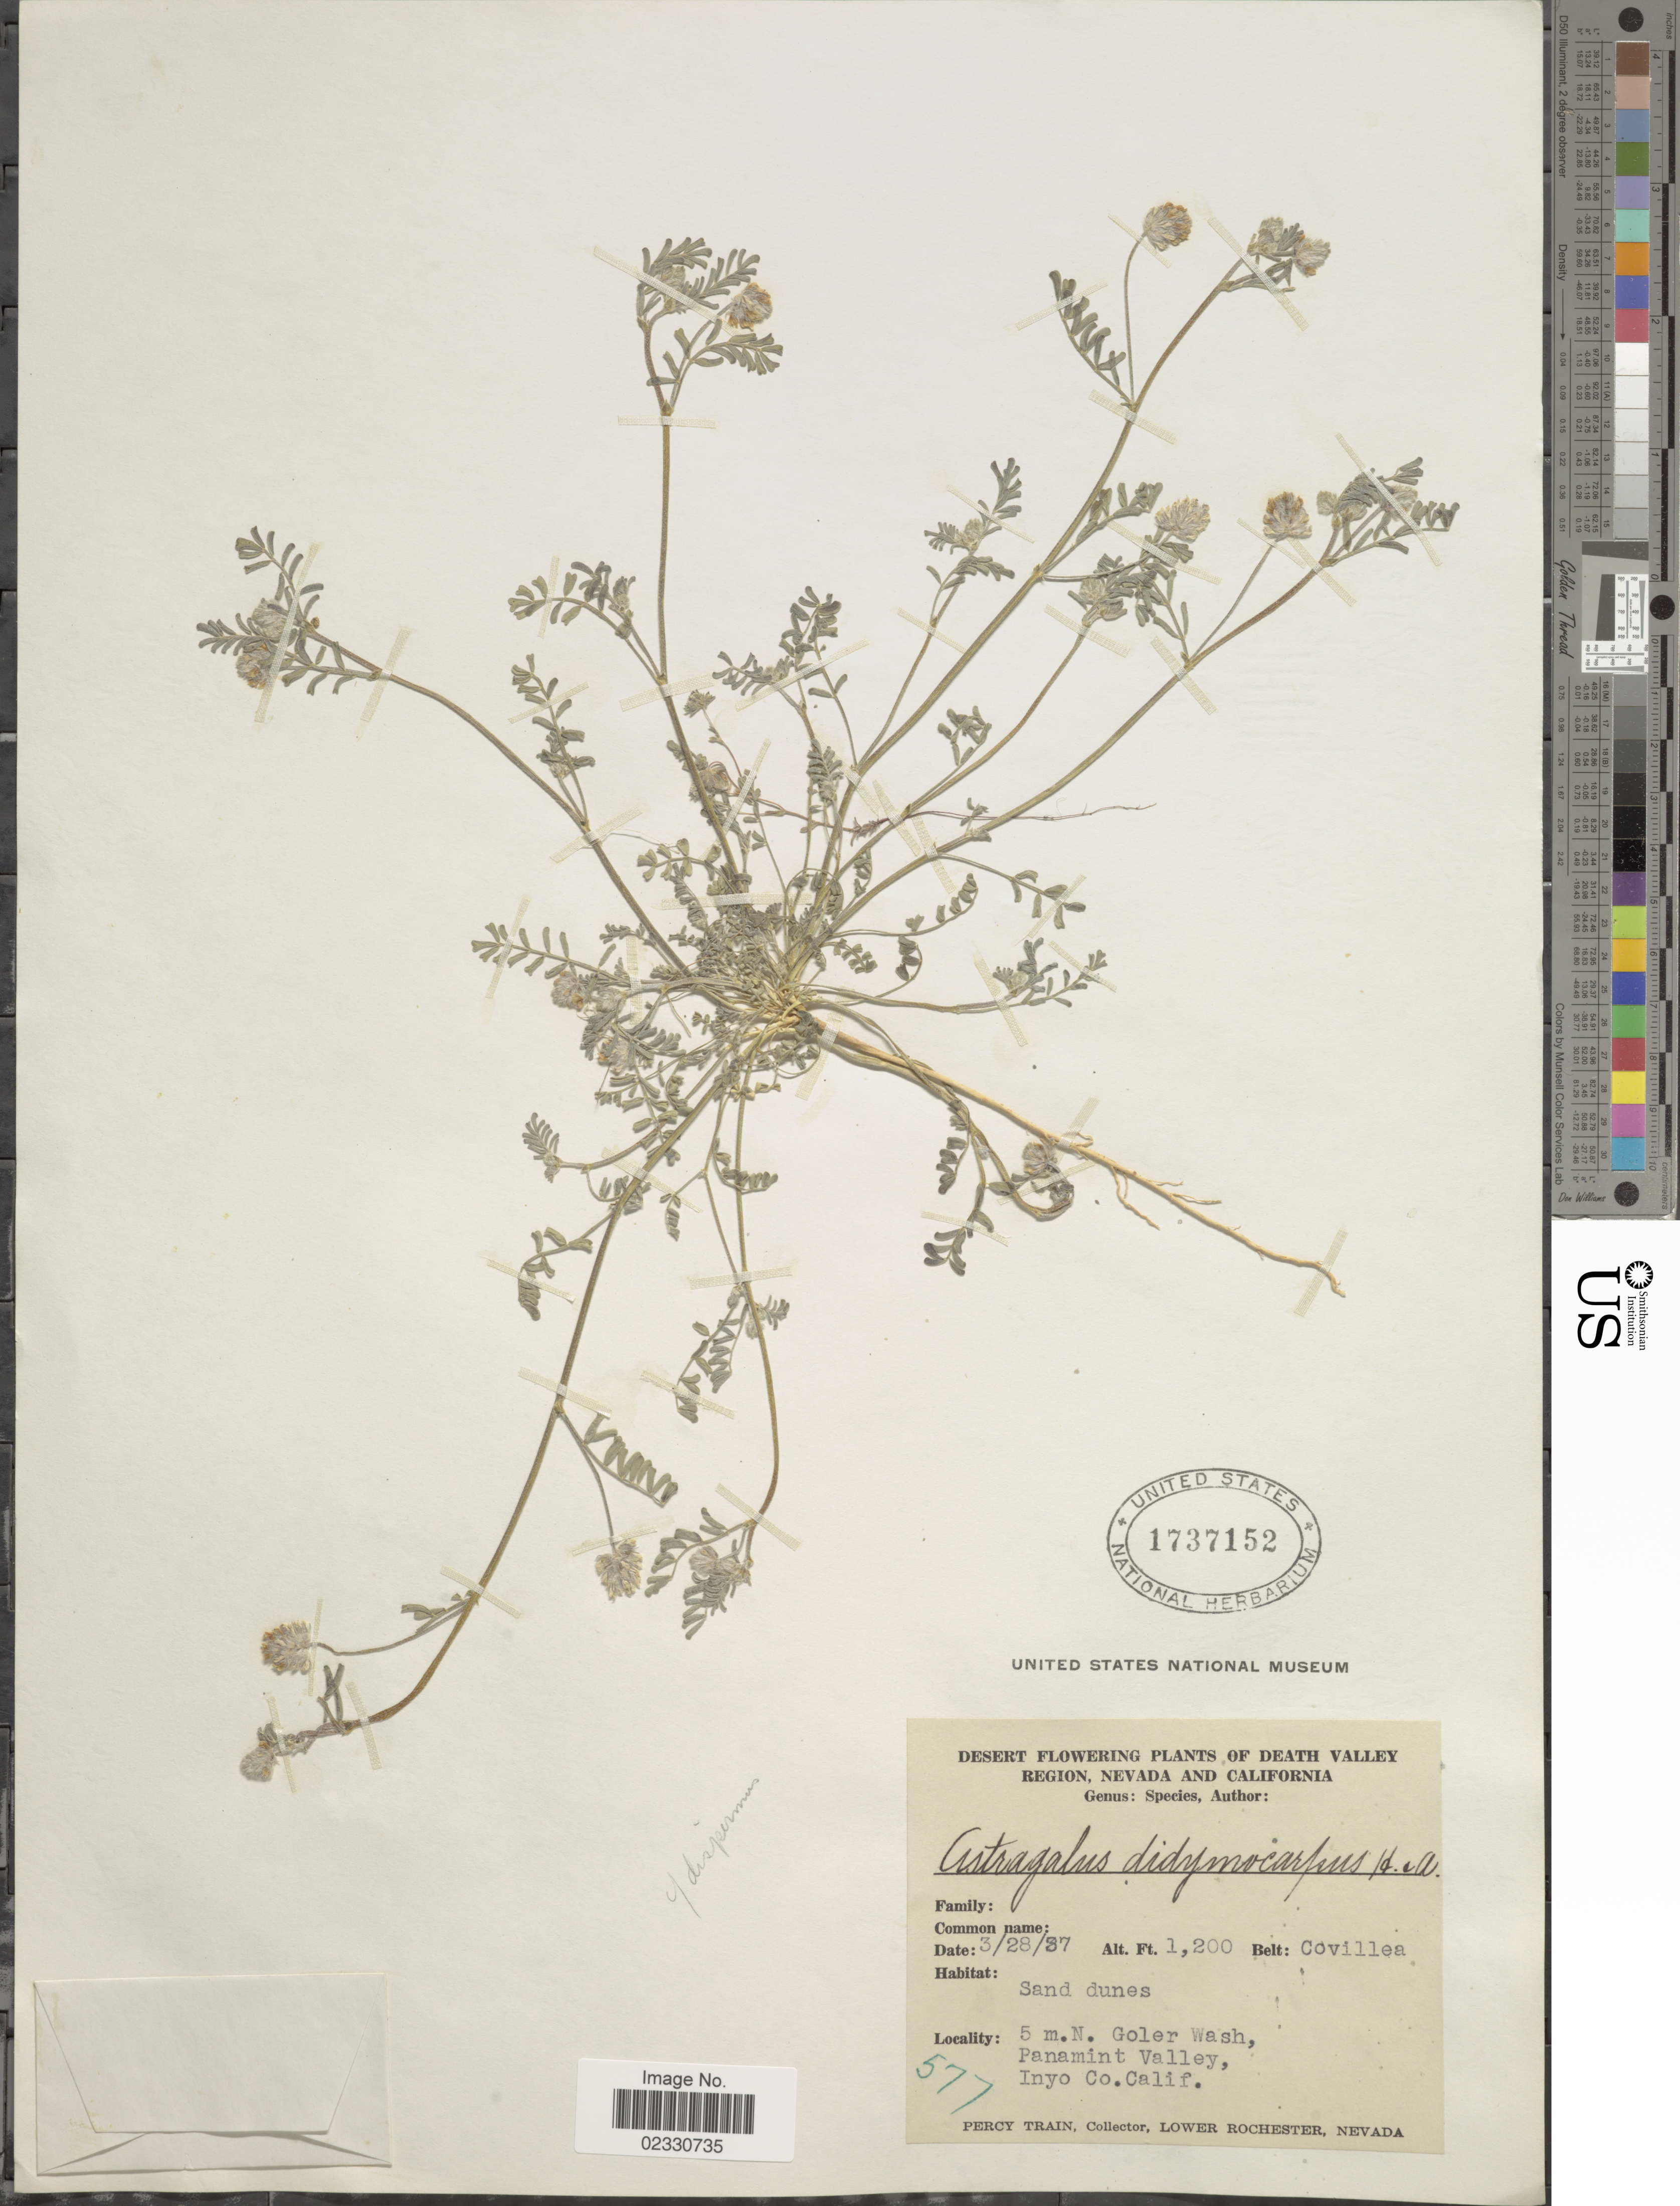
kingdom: Plantae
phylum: Tracheophyta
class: Magnoliopsida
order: Fabales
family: Fabaceae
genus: Astragalus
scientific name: Astragalus didymocarpus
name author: Hook. & Arn.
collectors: P. Train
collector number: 577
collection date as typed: Transcribed d/m/y: 28/3/37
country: United States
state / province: California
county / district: Inyo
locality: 5 m. N. Goler Wash, Panamint Valley, Inyo Co., sand dunes.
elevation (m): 366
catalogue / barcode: US 1737152